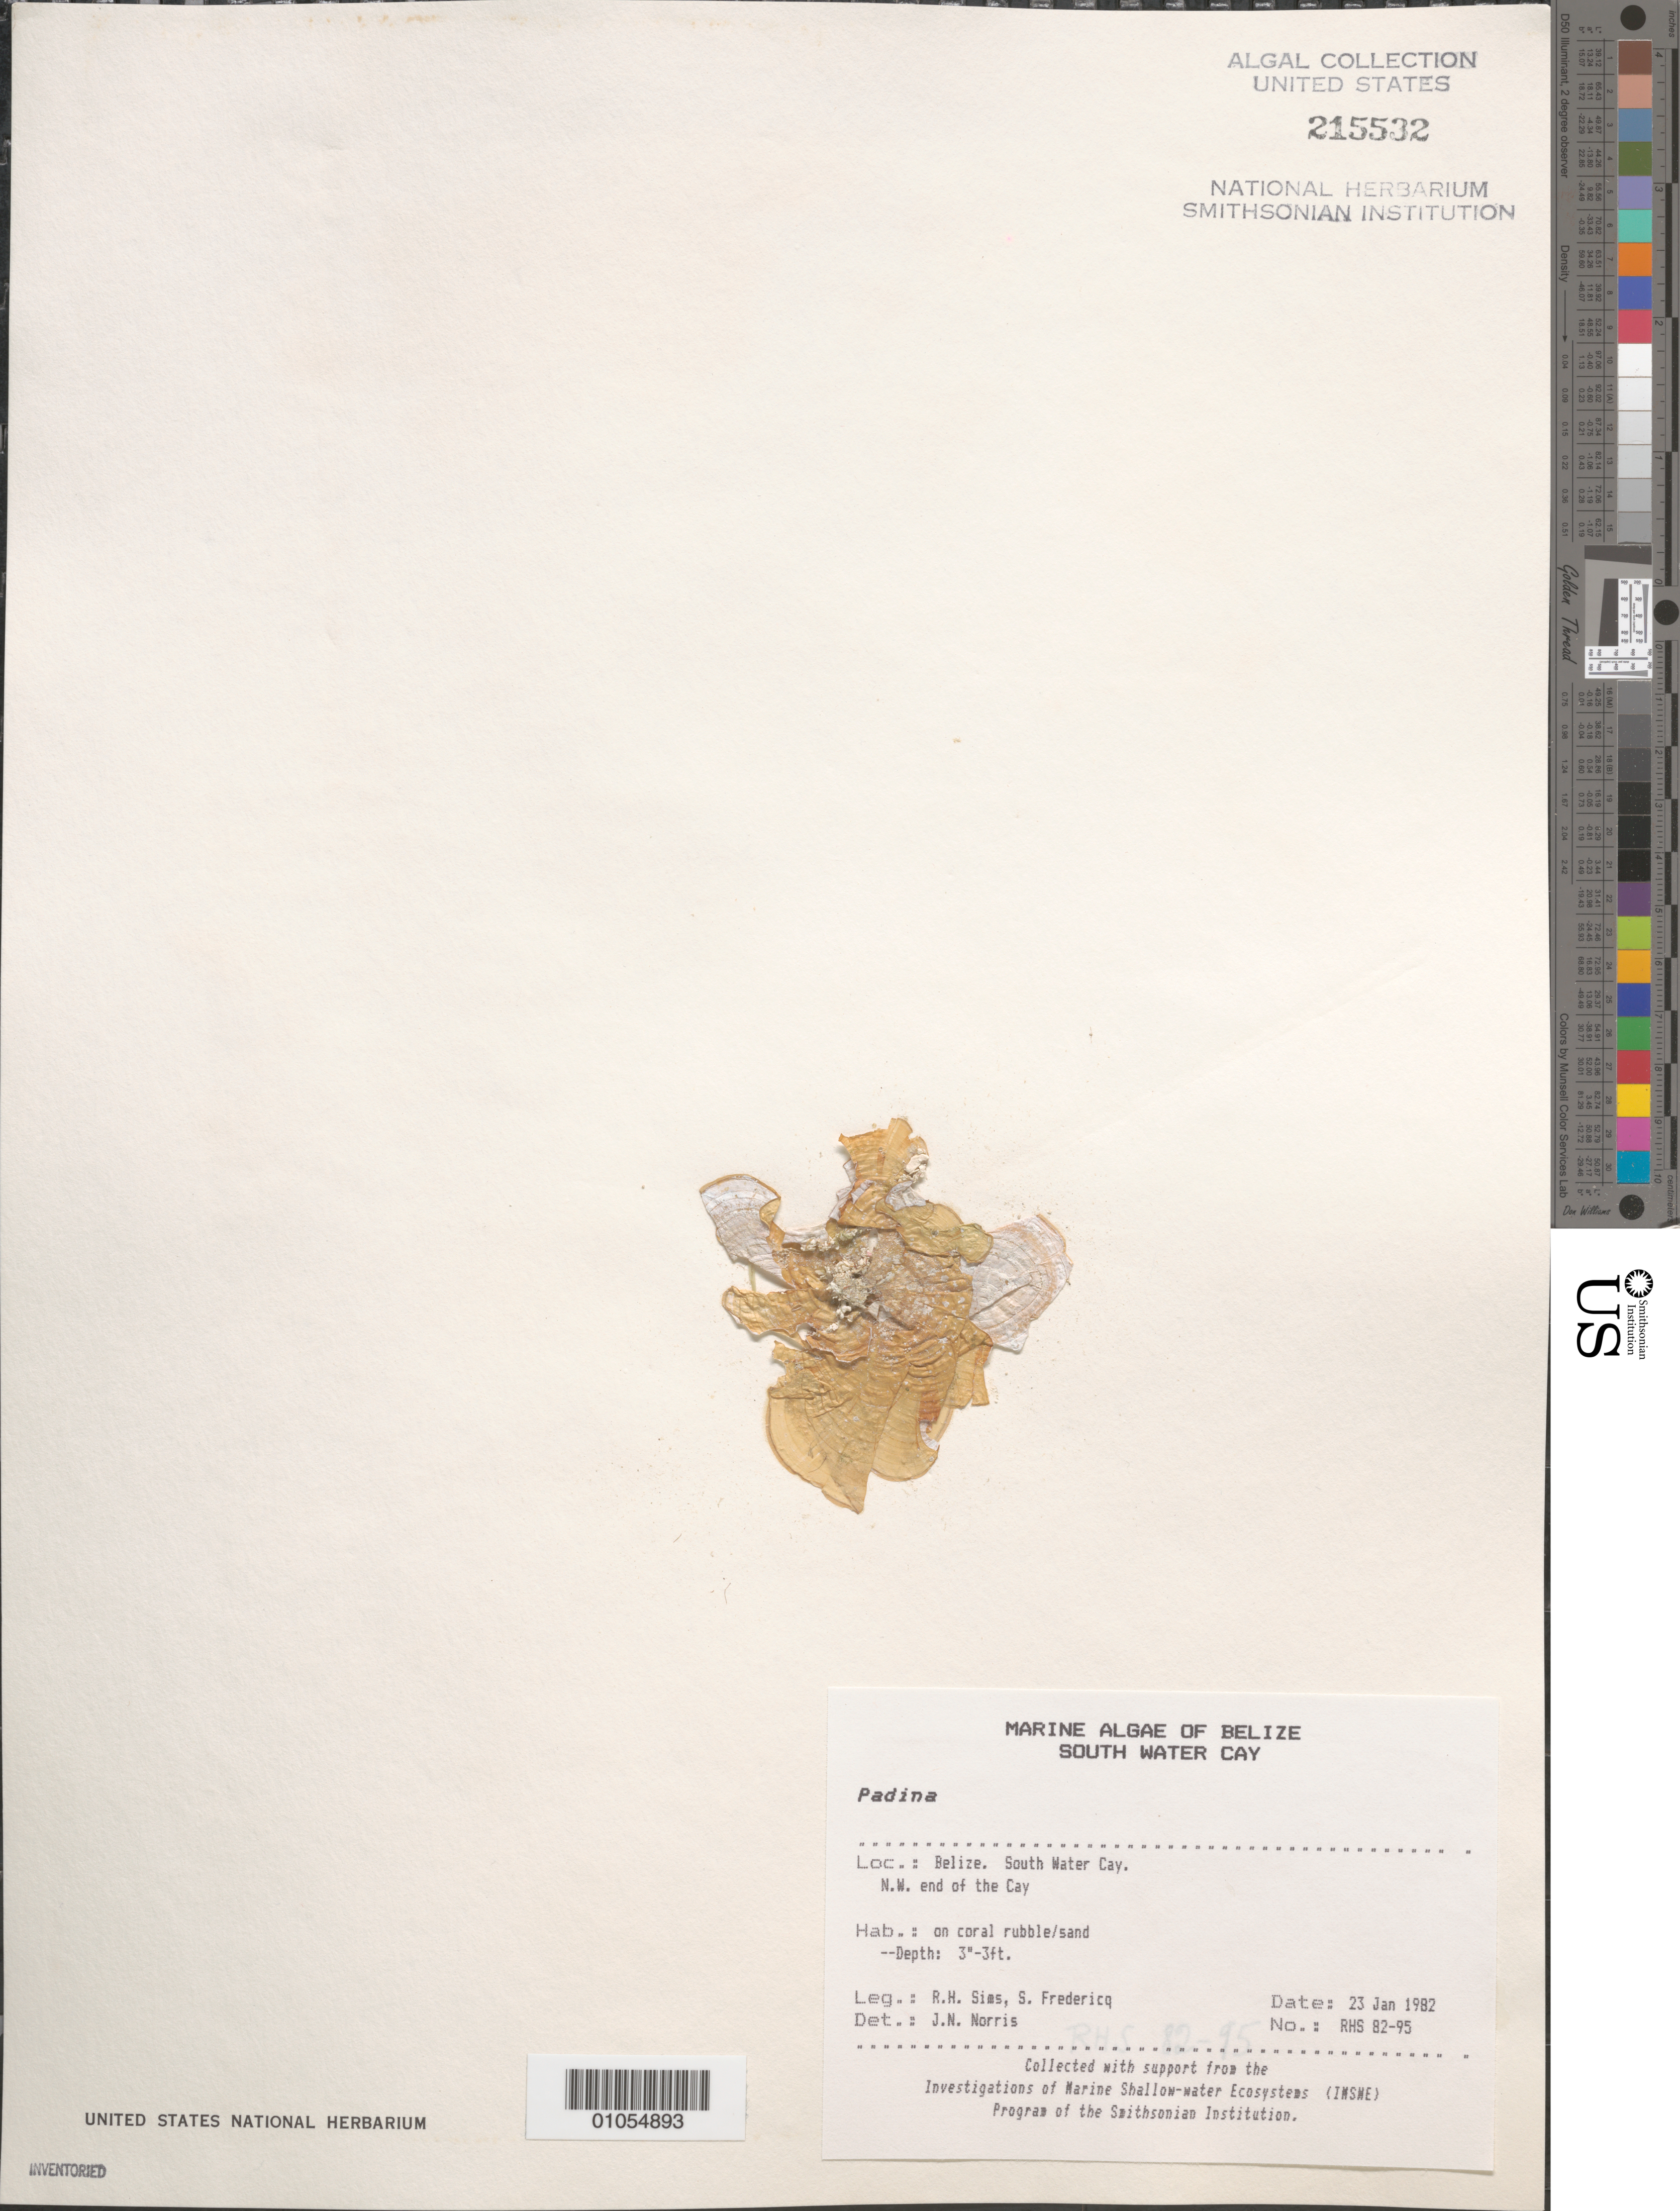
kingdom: Chromista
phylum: Ochrophyta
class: Phaeophyceae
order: Dictyotales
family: Dictyotaceae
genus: Padina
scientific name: Padina sp.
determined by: Norris, James N.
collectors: R. H. Sims & S. Fredericq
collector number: RHS 82-95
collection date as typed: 23 Jan 1982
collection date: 1982-01-23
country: Belize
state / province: Stann Creek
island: South Water Cay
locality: Northwest end of cay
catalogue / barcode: US 215532